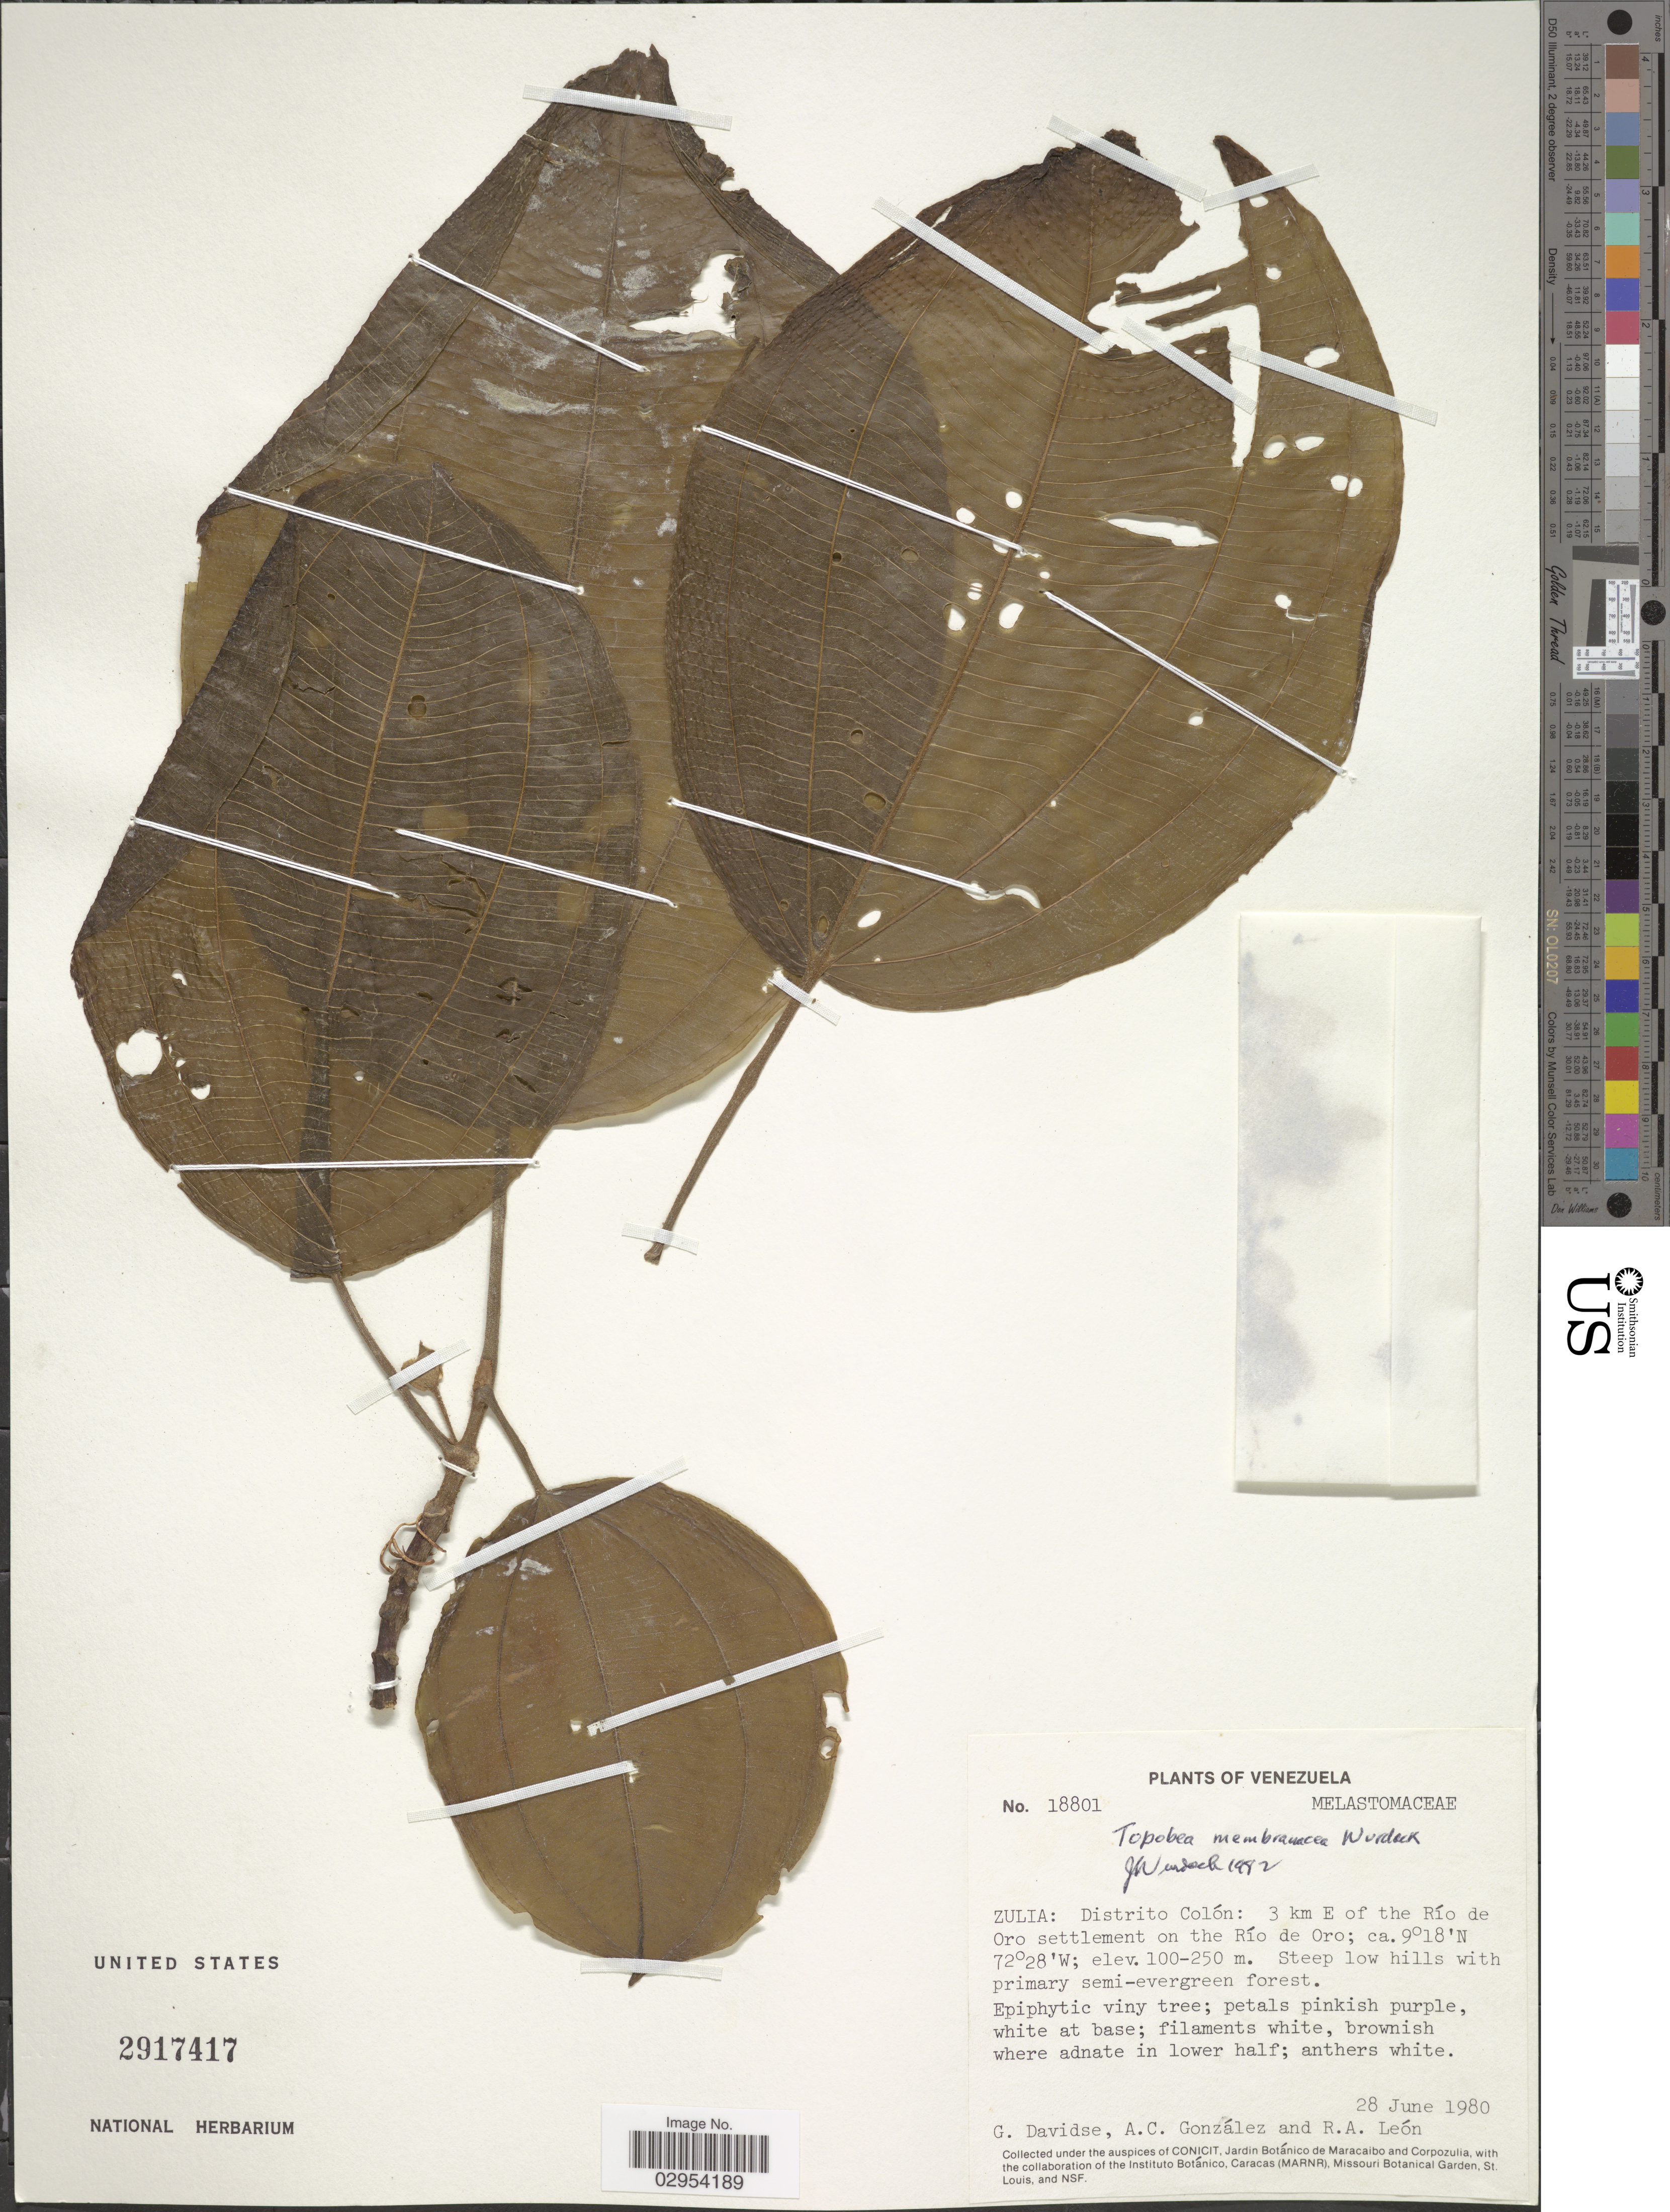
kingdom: Plantae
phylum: Tracheophyta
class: Magnoliopsida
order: Myrtales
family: Melastomataceae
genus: Topobea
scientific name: Topobea membranacea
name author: Wurdack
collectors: G. Davidse, A. C. González & R. A. León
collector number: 18801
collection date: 1980-06-28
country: Venezuela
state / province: Zulia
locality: Distrito Colón: 3 km E of the Río de Oro settlement on the Río de Oro.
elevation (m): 100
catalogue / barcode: US 2917417